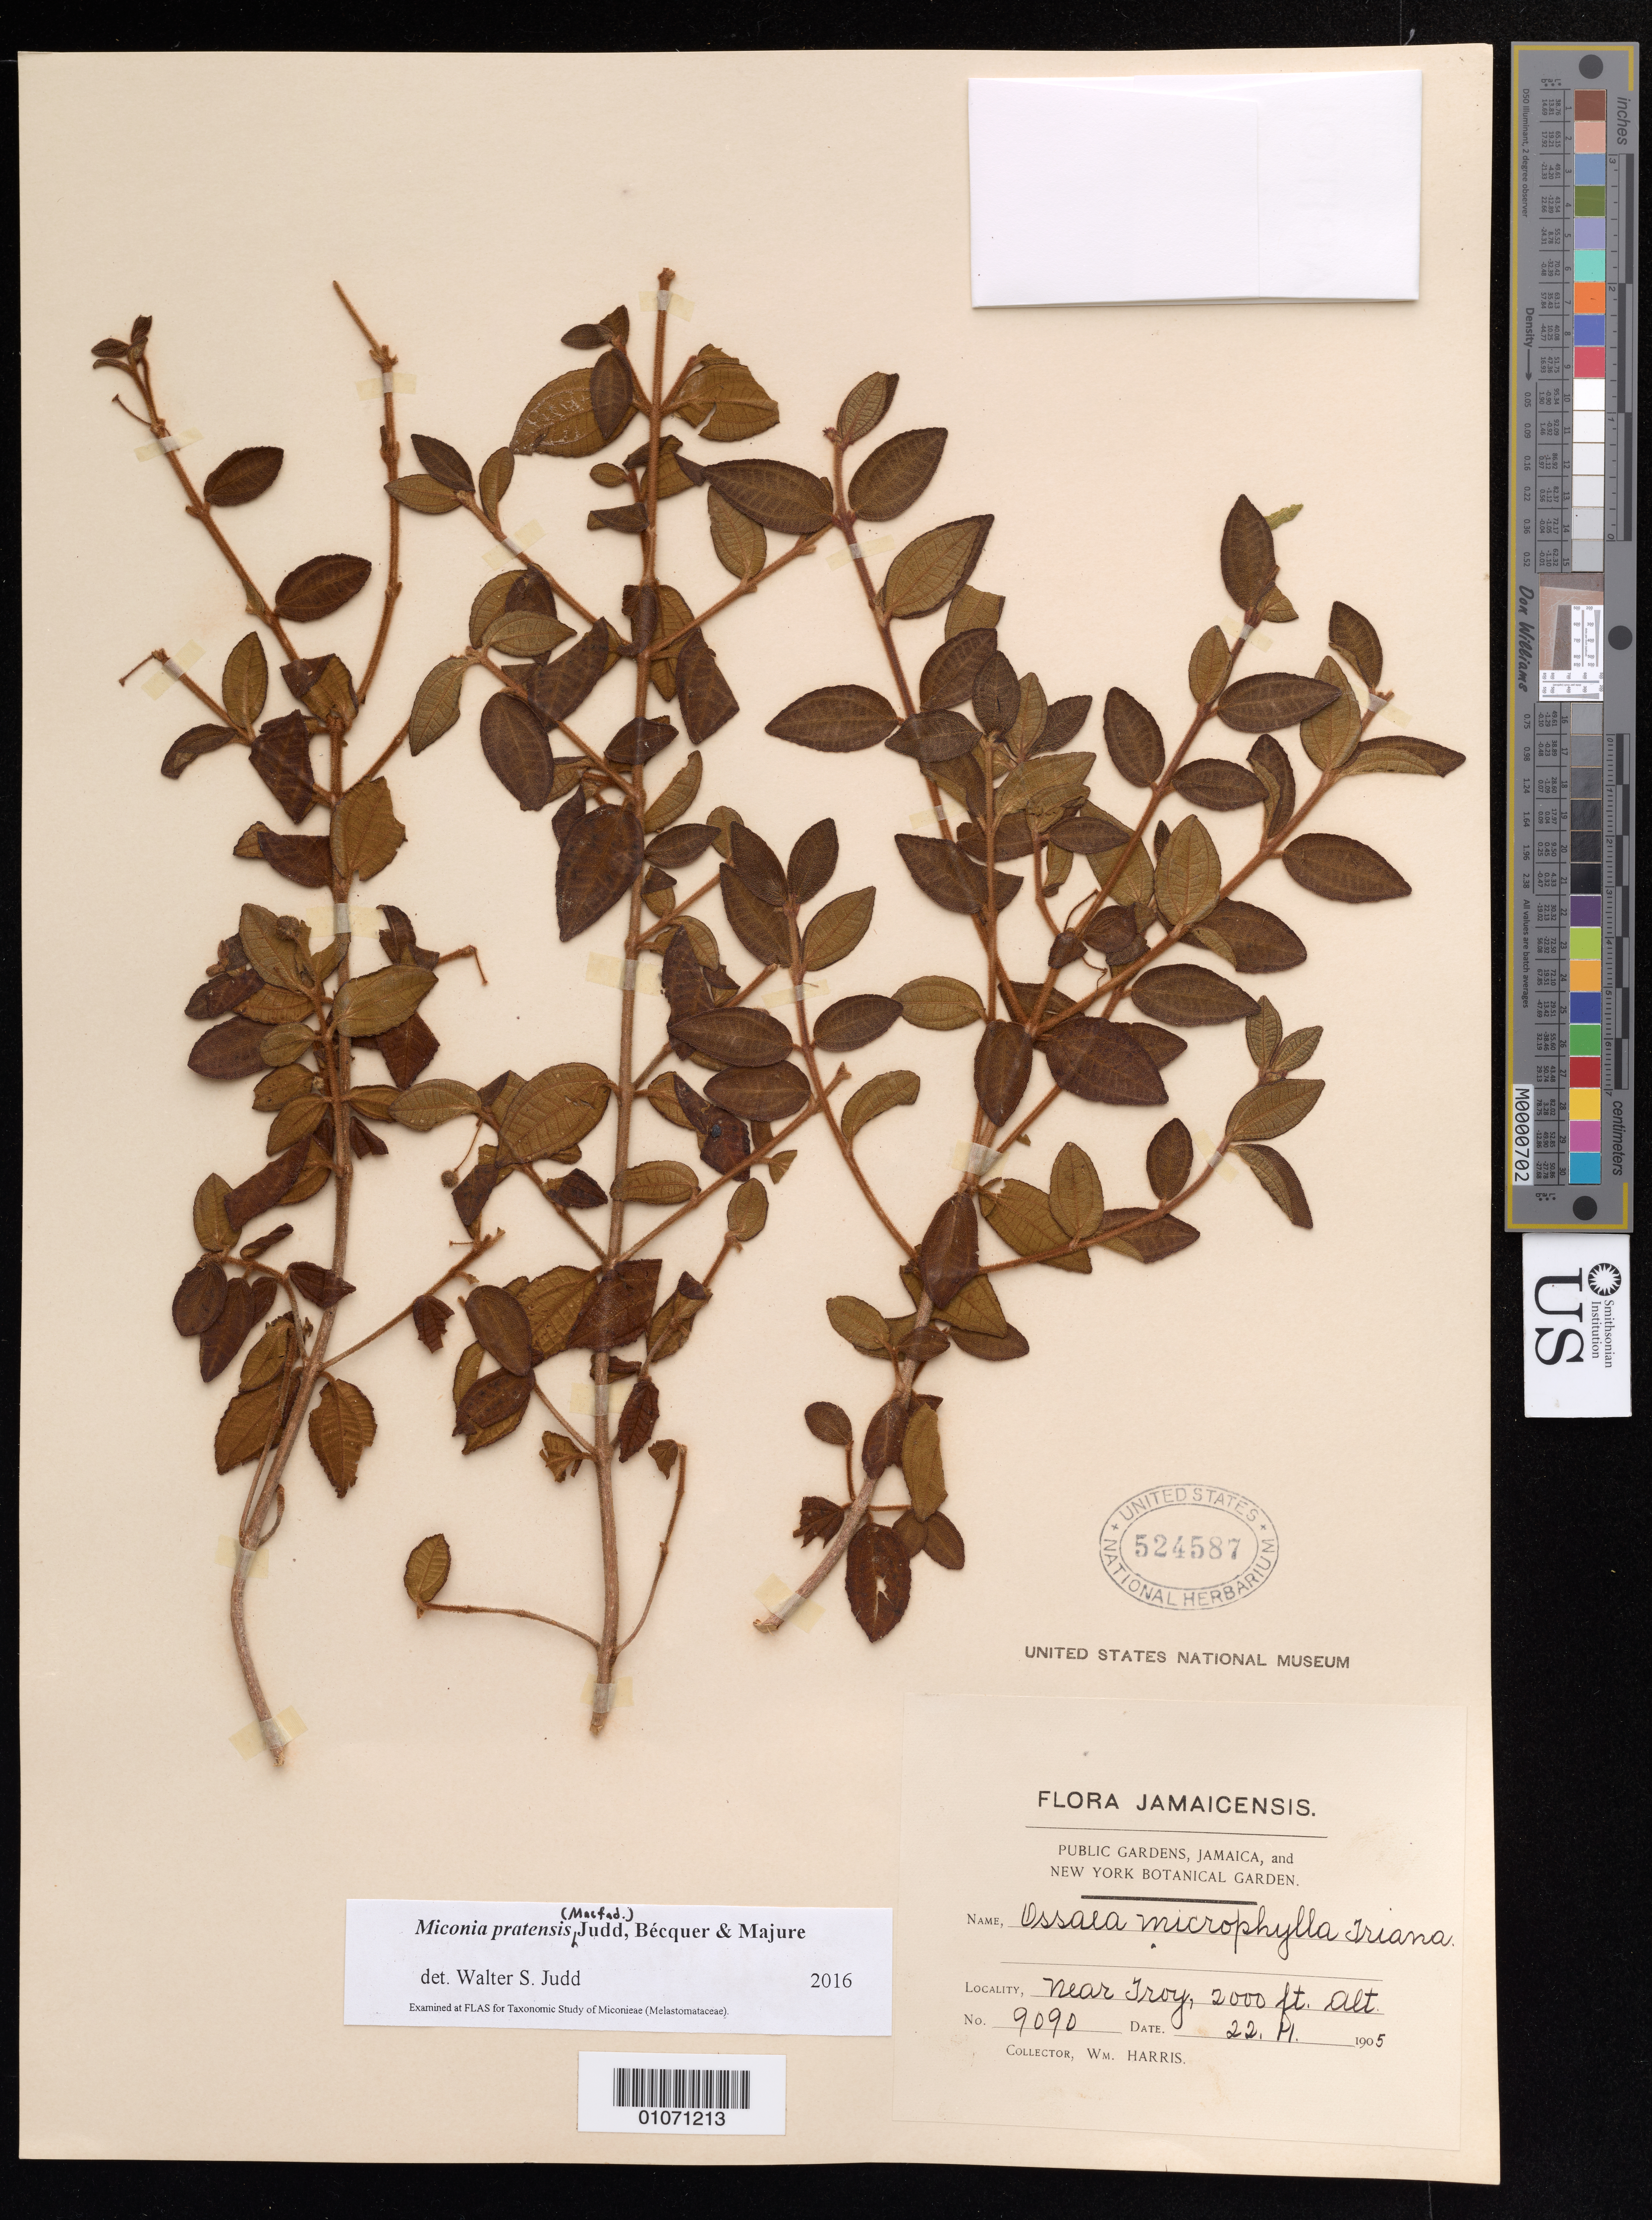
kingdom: Plantae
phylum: Tracheophyta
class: Magnoliopsida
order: Myrtales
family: Melastomataceae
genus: Miconia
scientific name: Miconia pratensis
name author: Judd et al.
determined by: Judd, Walter S.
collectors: W. Harris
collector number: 9090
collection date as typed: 22 Nov 1905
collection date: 1905-11-22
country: Jamaica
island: Jamaica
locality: Troy, near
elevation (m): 610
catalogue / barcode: US 624587